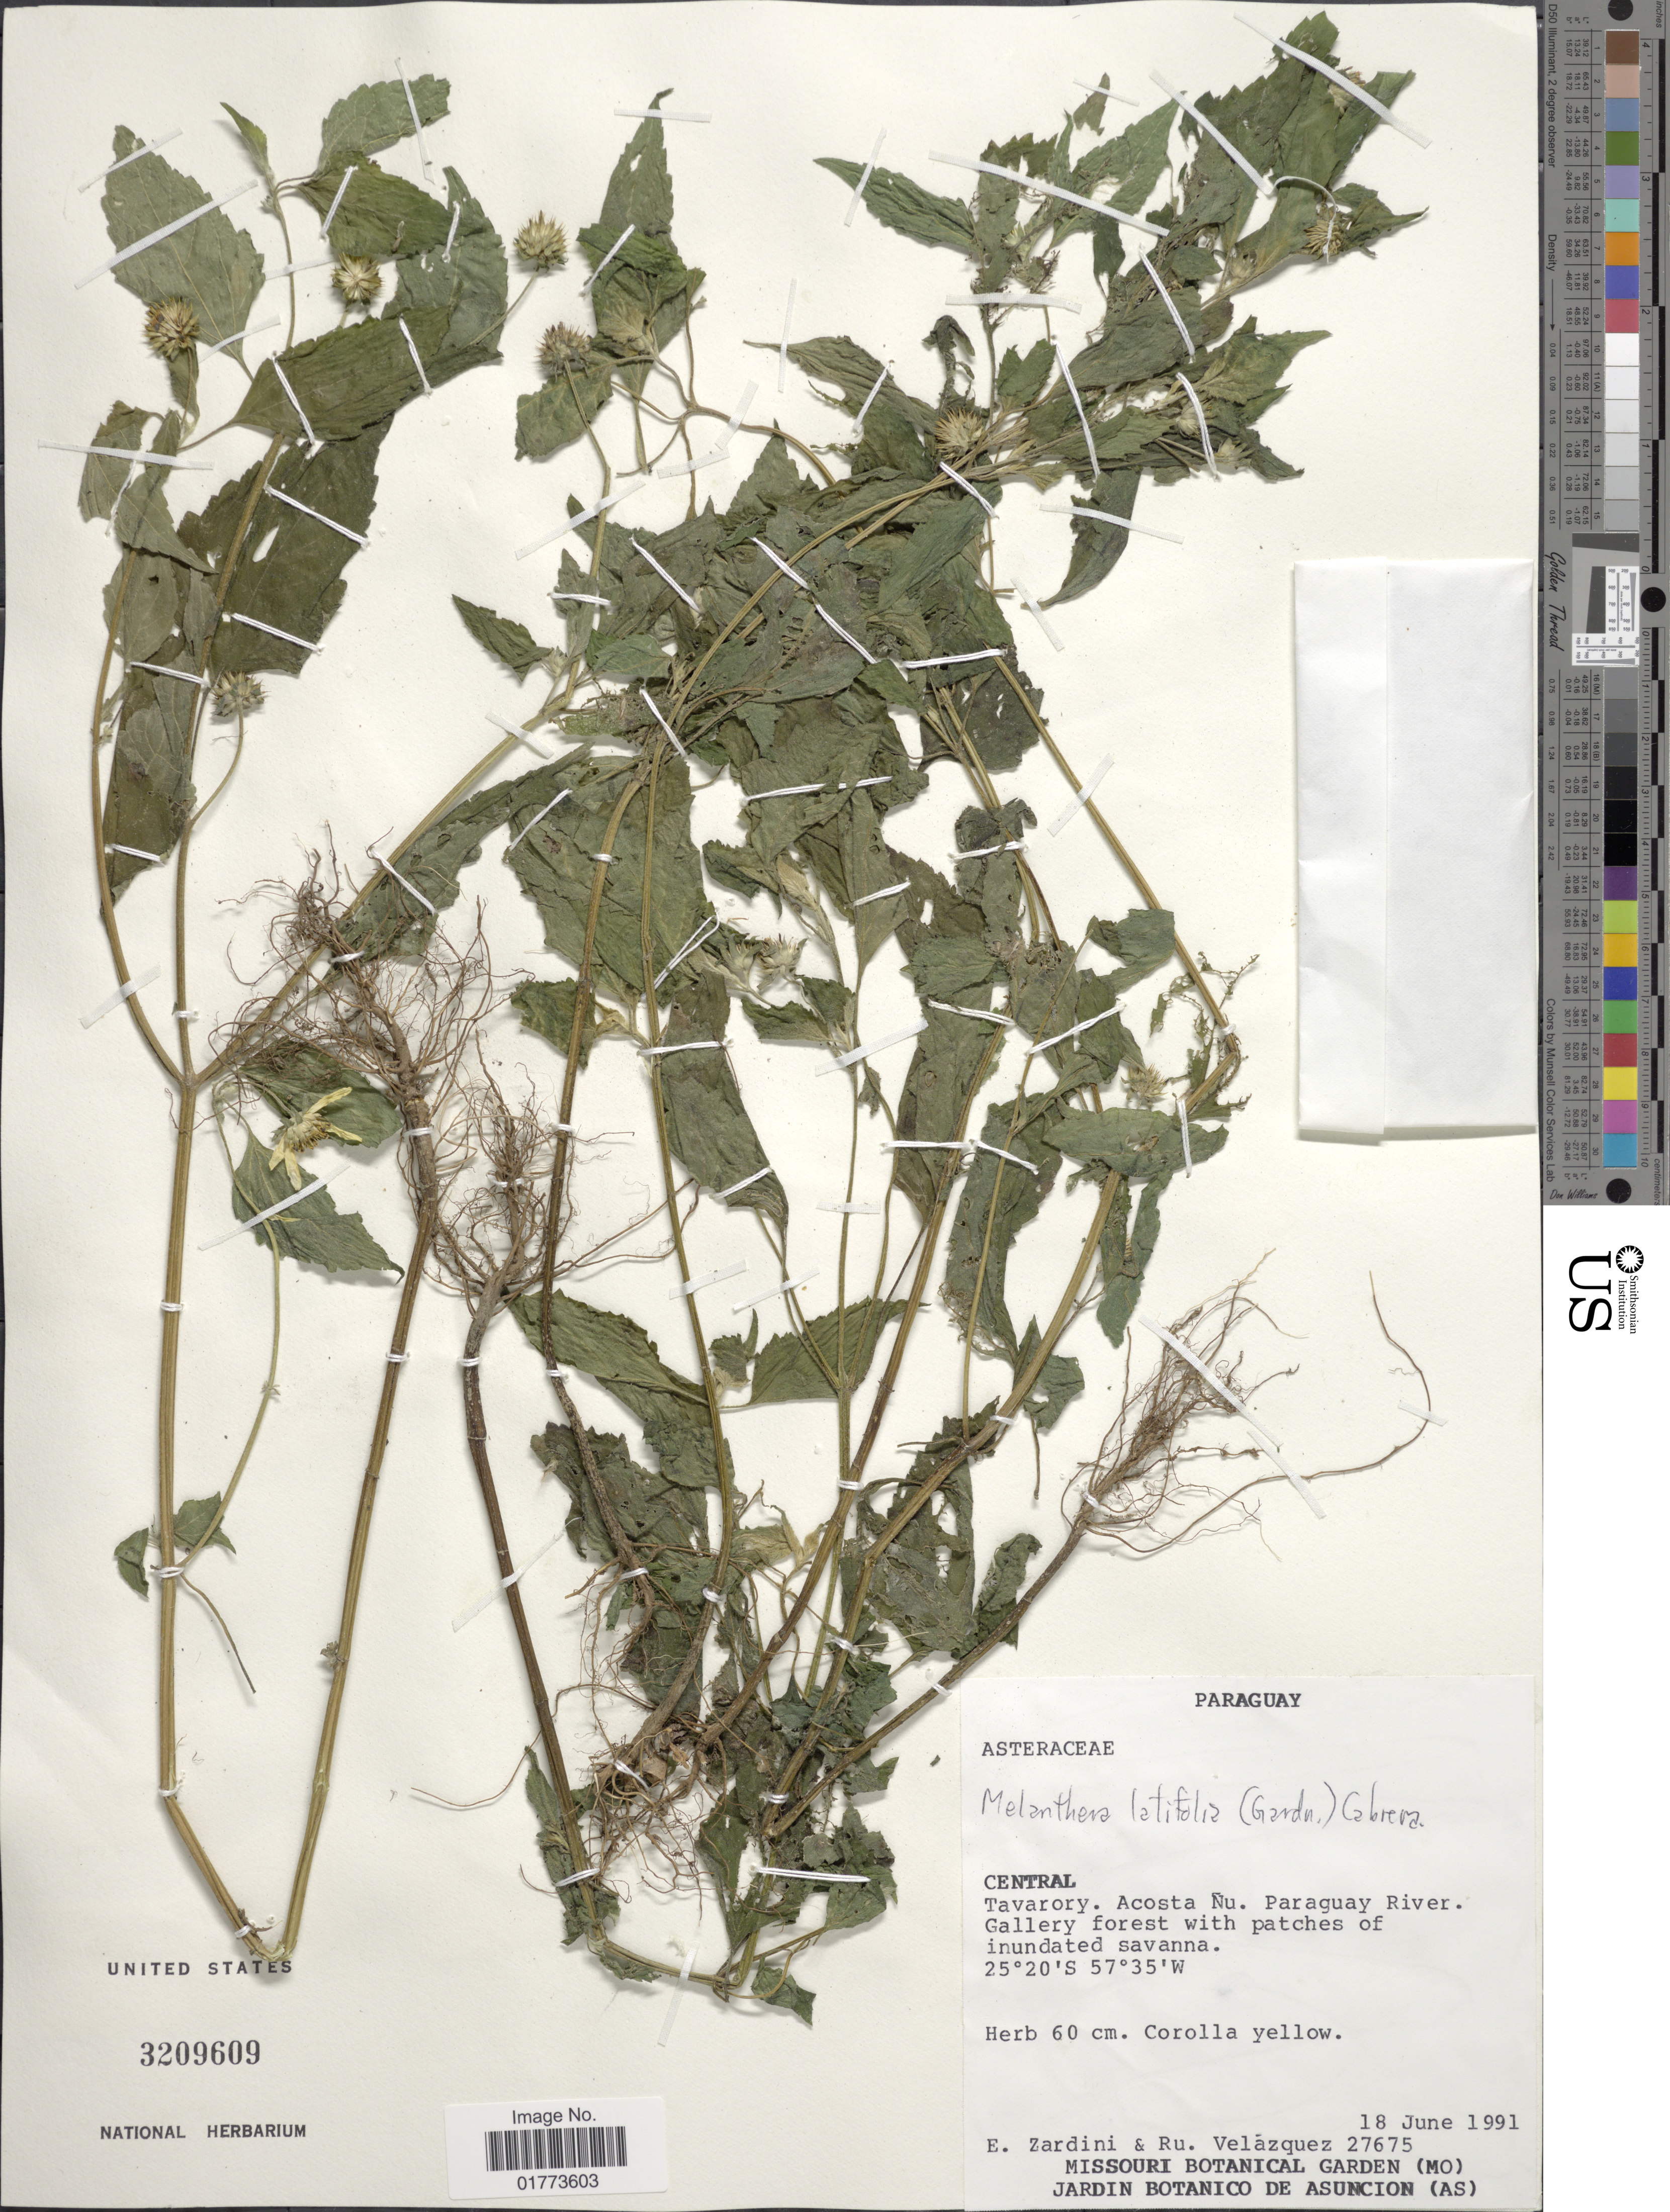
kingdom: Plantae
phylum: Tracheophyta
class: Magnoliopsida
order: Asterales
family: Asteraceae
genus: Melanthera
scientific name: Melanthera latifolia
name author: (Gardner)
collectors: E. M. Zardini & R. Velázquez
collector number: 27675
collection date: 1991-06-18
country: Paraguay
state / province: Central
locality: Tavarory. Acosta Nu. Paraguay River. Gallery forest with patches of inundated savanna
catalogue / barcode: US 3209609